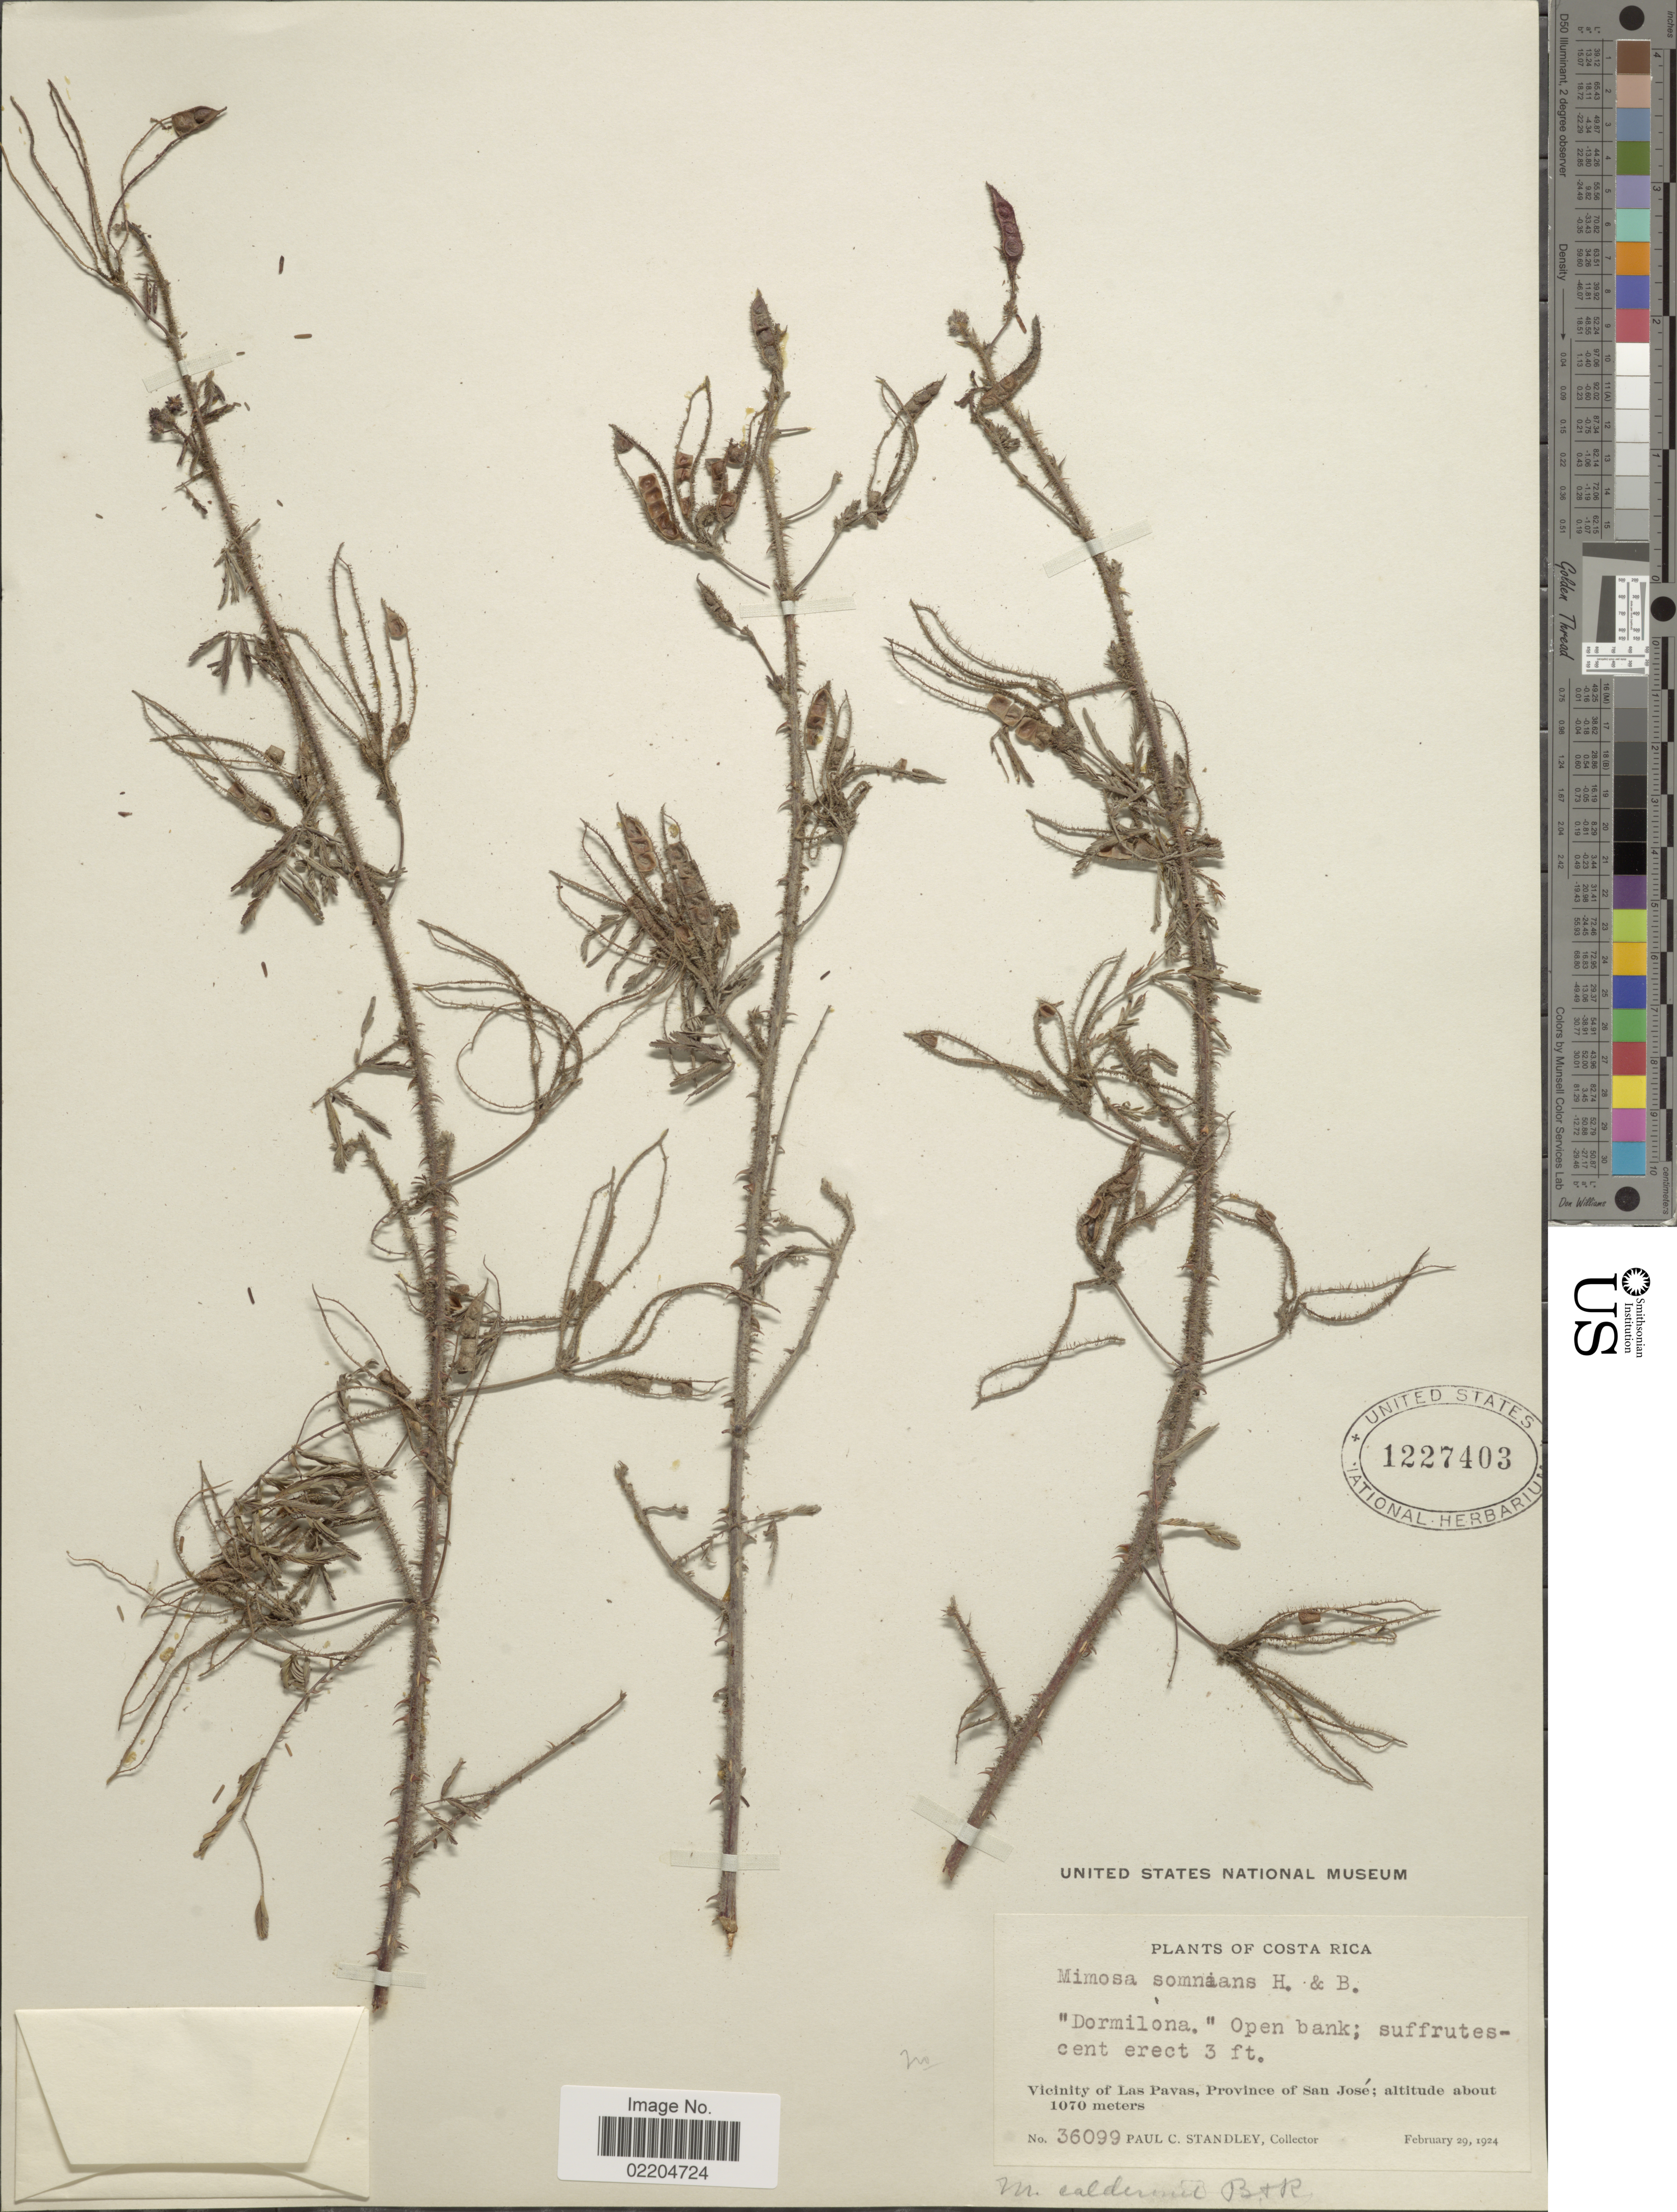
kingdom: Plantae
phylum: Tracheophyta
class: Magnoliopsida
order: Fabales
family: Fabaceae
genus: Mimosa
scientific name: Mimosa somnians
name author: Humb. & Bonpl. ex Willd.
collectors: P. C. Standley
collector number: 36099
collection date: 1924-02-29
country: Costa Rica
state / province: San José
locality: Vicinity of Las Pavas, province of San Jose.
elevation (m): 1070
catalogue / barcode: US 1227403